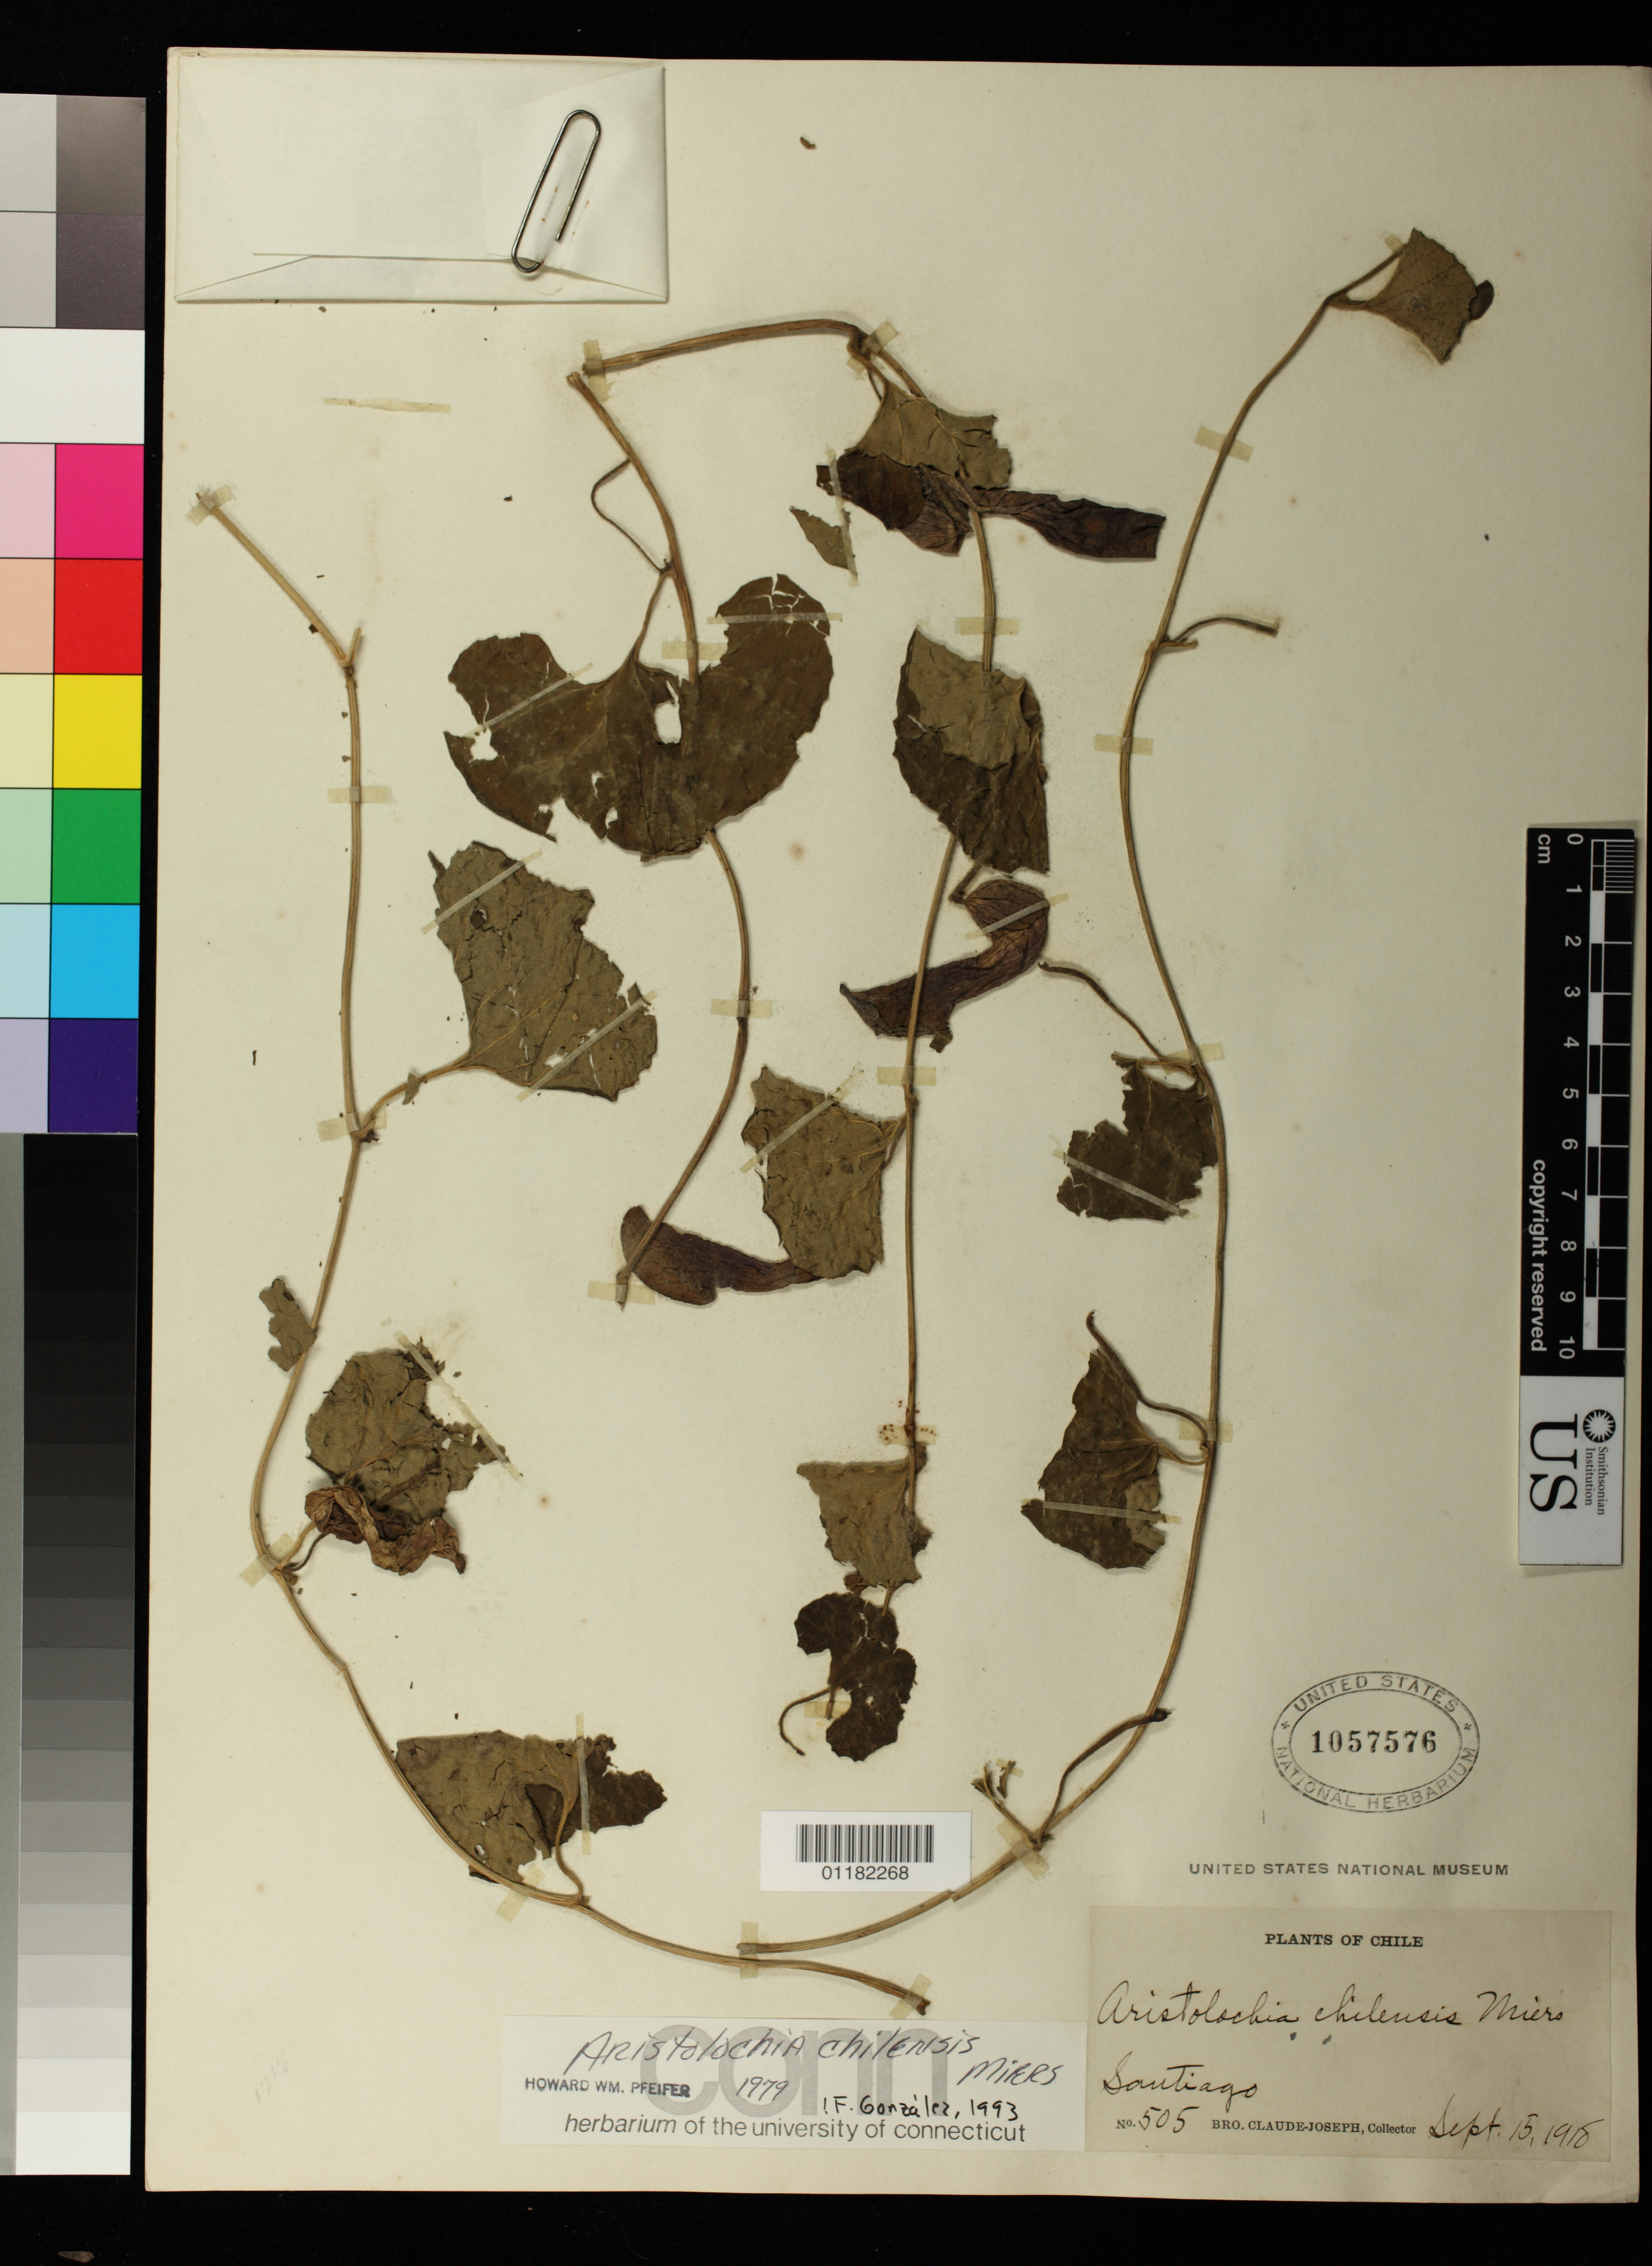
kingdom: Plantae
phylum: Tracheophyta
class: Magnoliopsida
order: Piperales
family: Aristolochiaceae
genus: Aristolochia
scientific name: Aristolochia chilensis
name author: E.L. Bridges ex Lindl.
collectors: Bro. Claude-Joseph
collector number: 505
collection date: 1918-09-15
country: Chile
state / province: Región Metropolitana (RM)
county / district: Santiago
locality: Santiago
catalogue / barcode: US 1057576